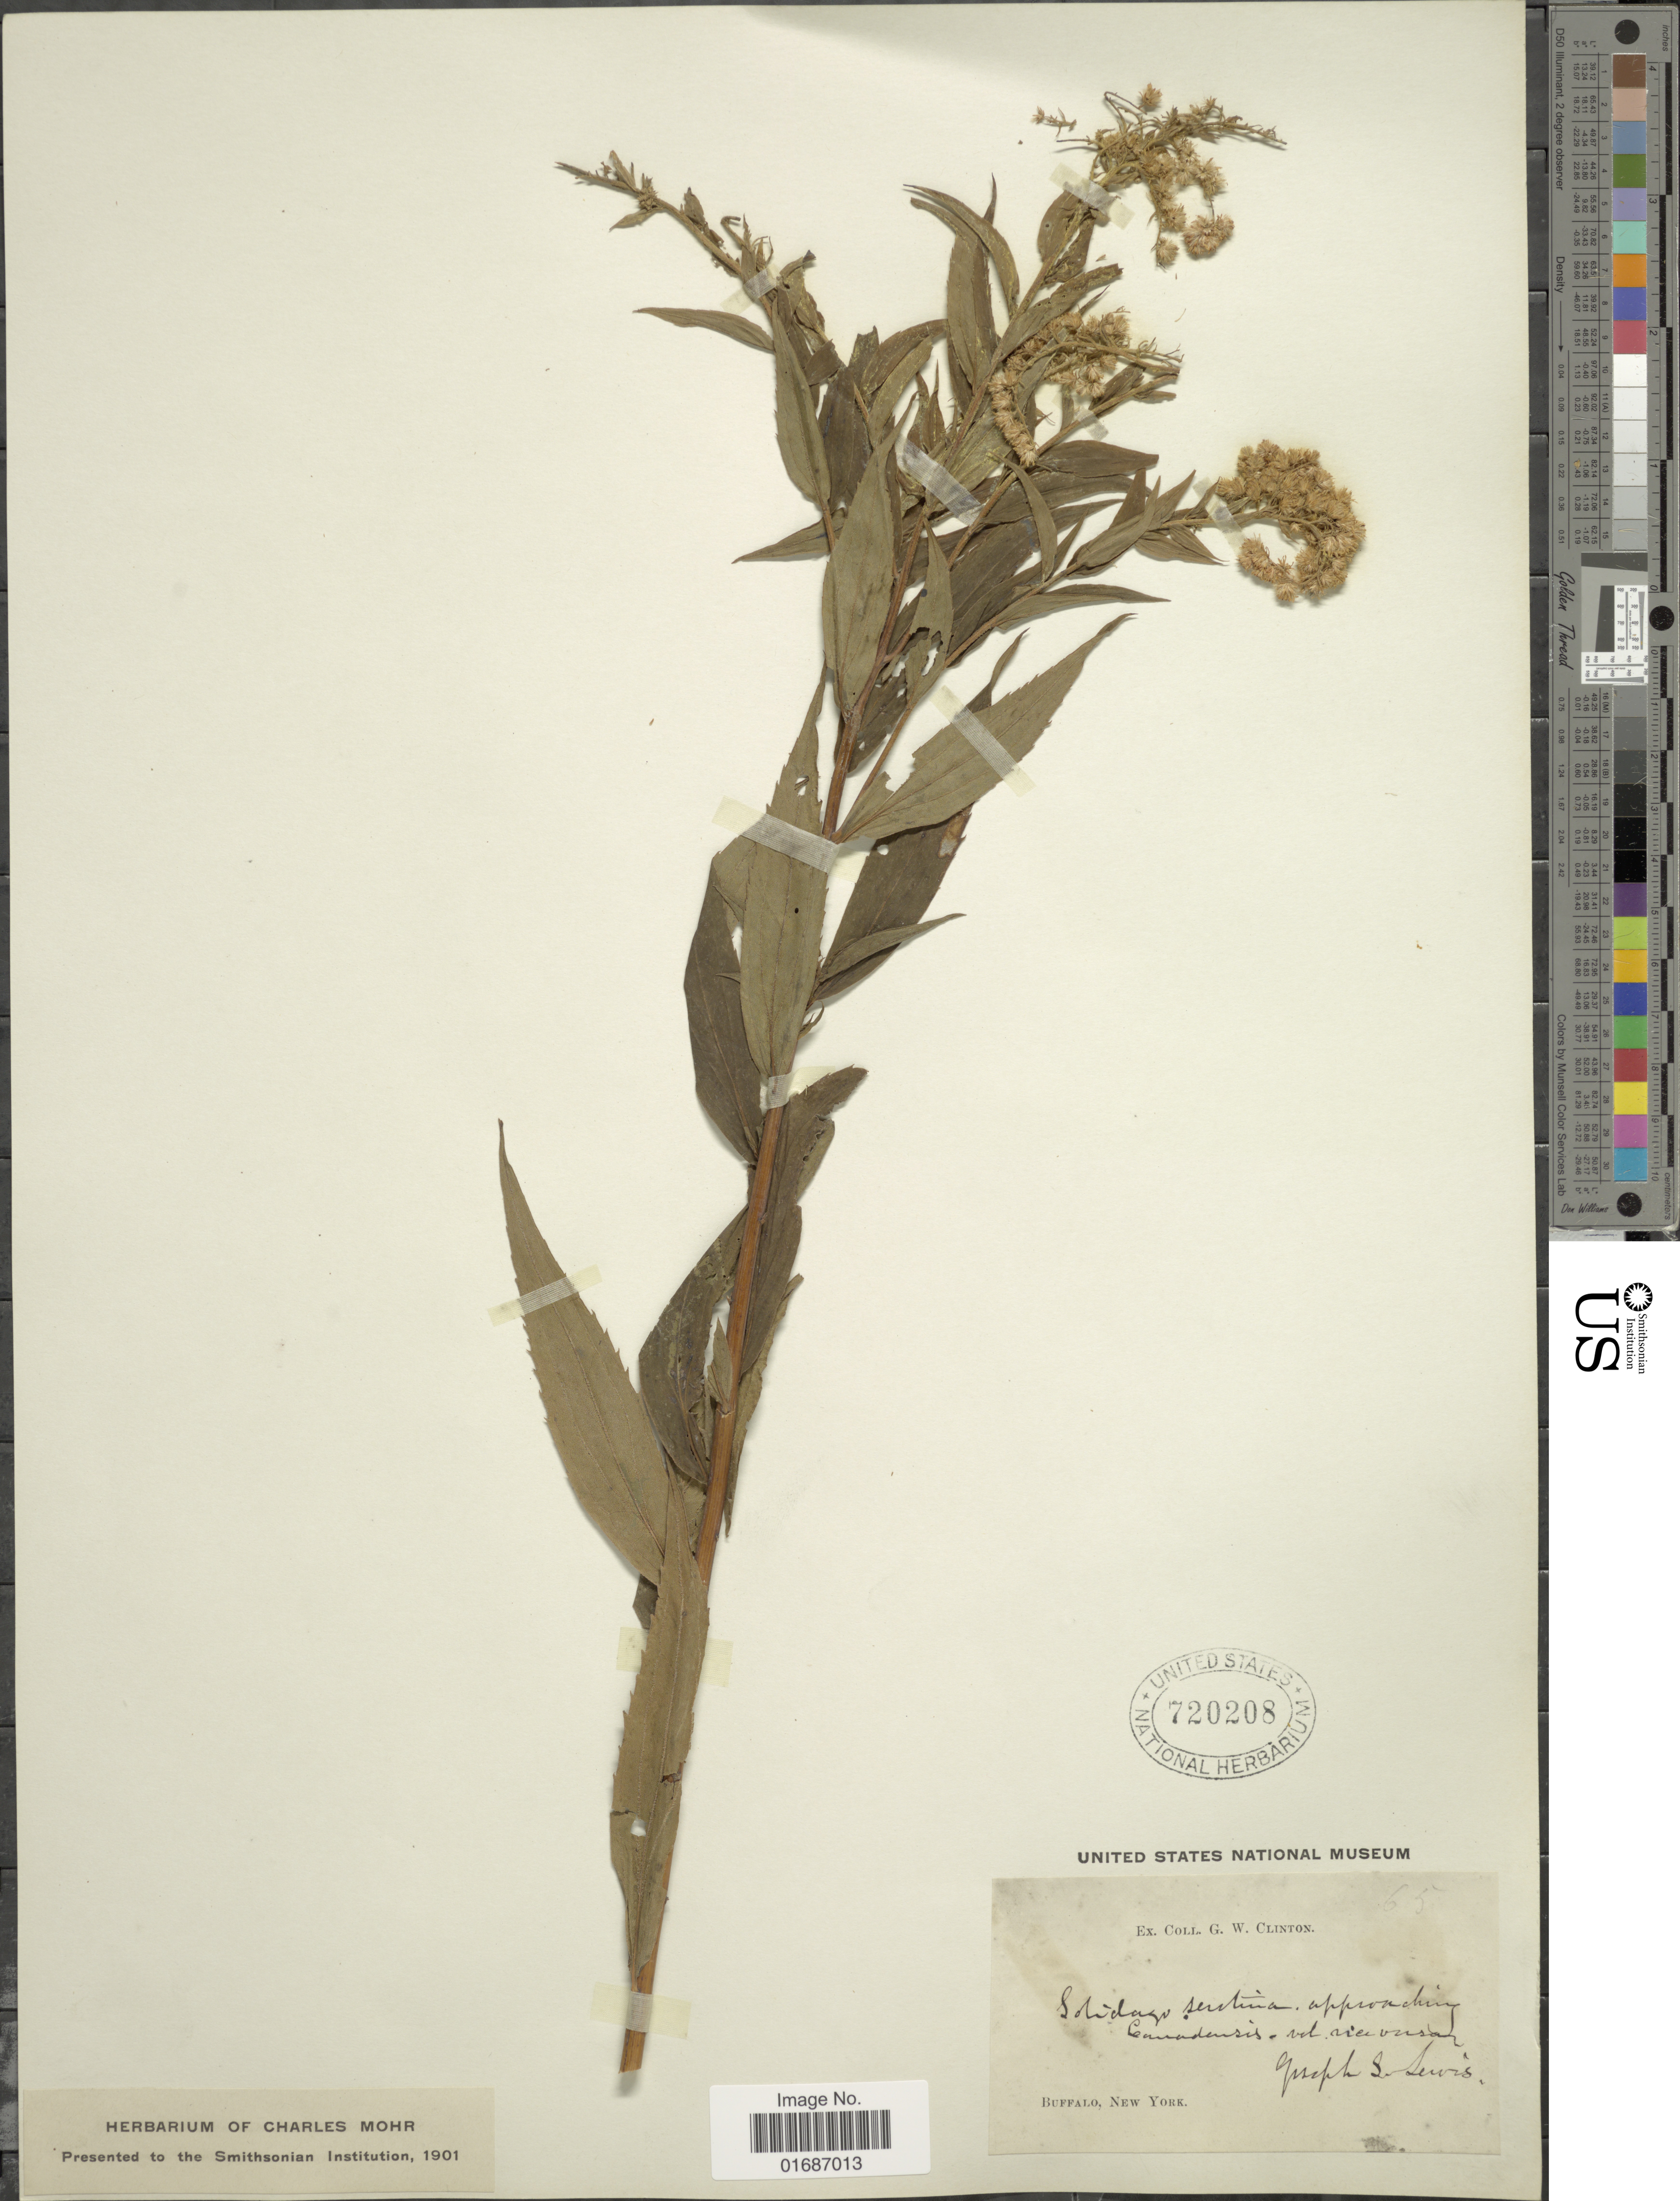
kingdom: Plantae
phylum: Tracheophyta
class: Magnoliopsida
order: Asterales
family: Asteraceae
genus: Solidago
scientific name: Solidago gigantea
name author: Aiton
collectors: ex herb. G. W. Clinton & J. S. Lewis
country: United States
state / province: New York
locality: Buffalo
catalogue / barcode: US 720208